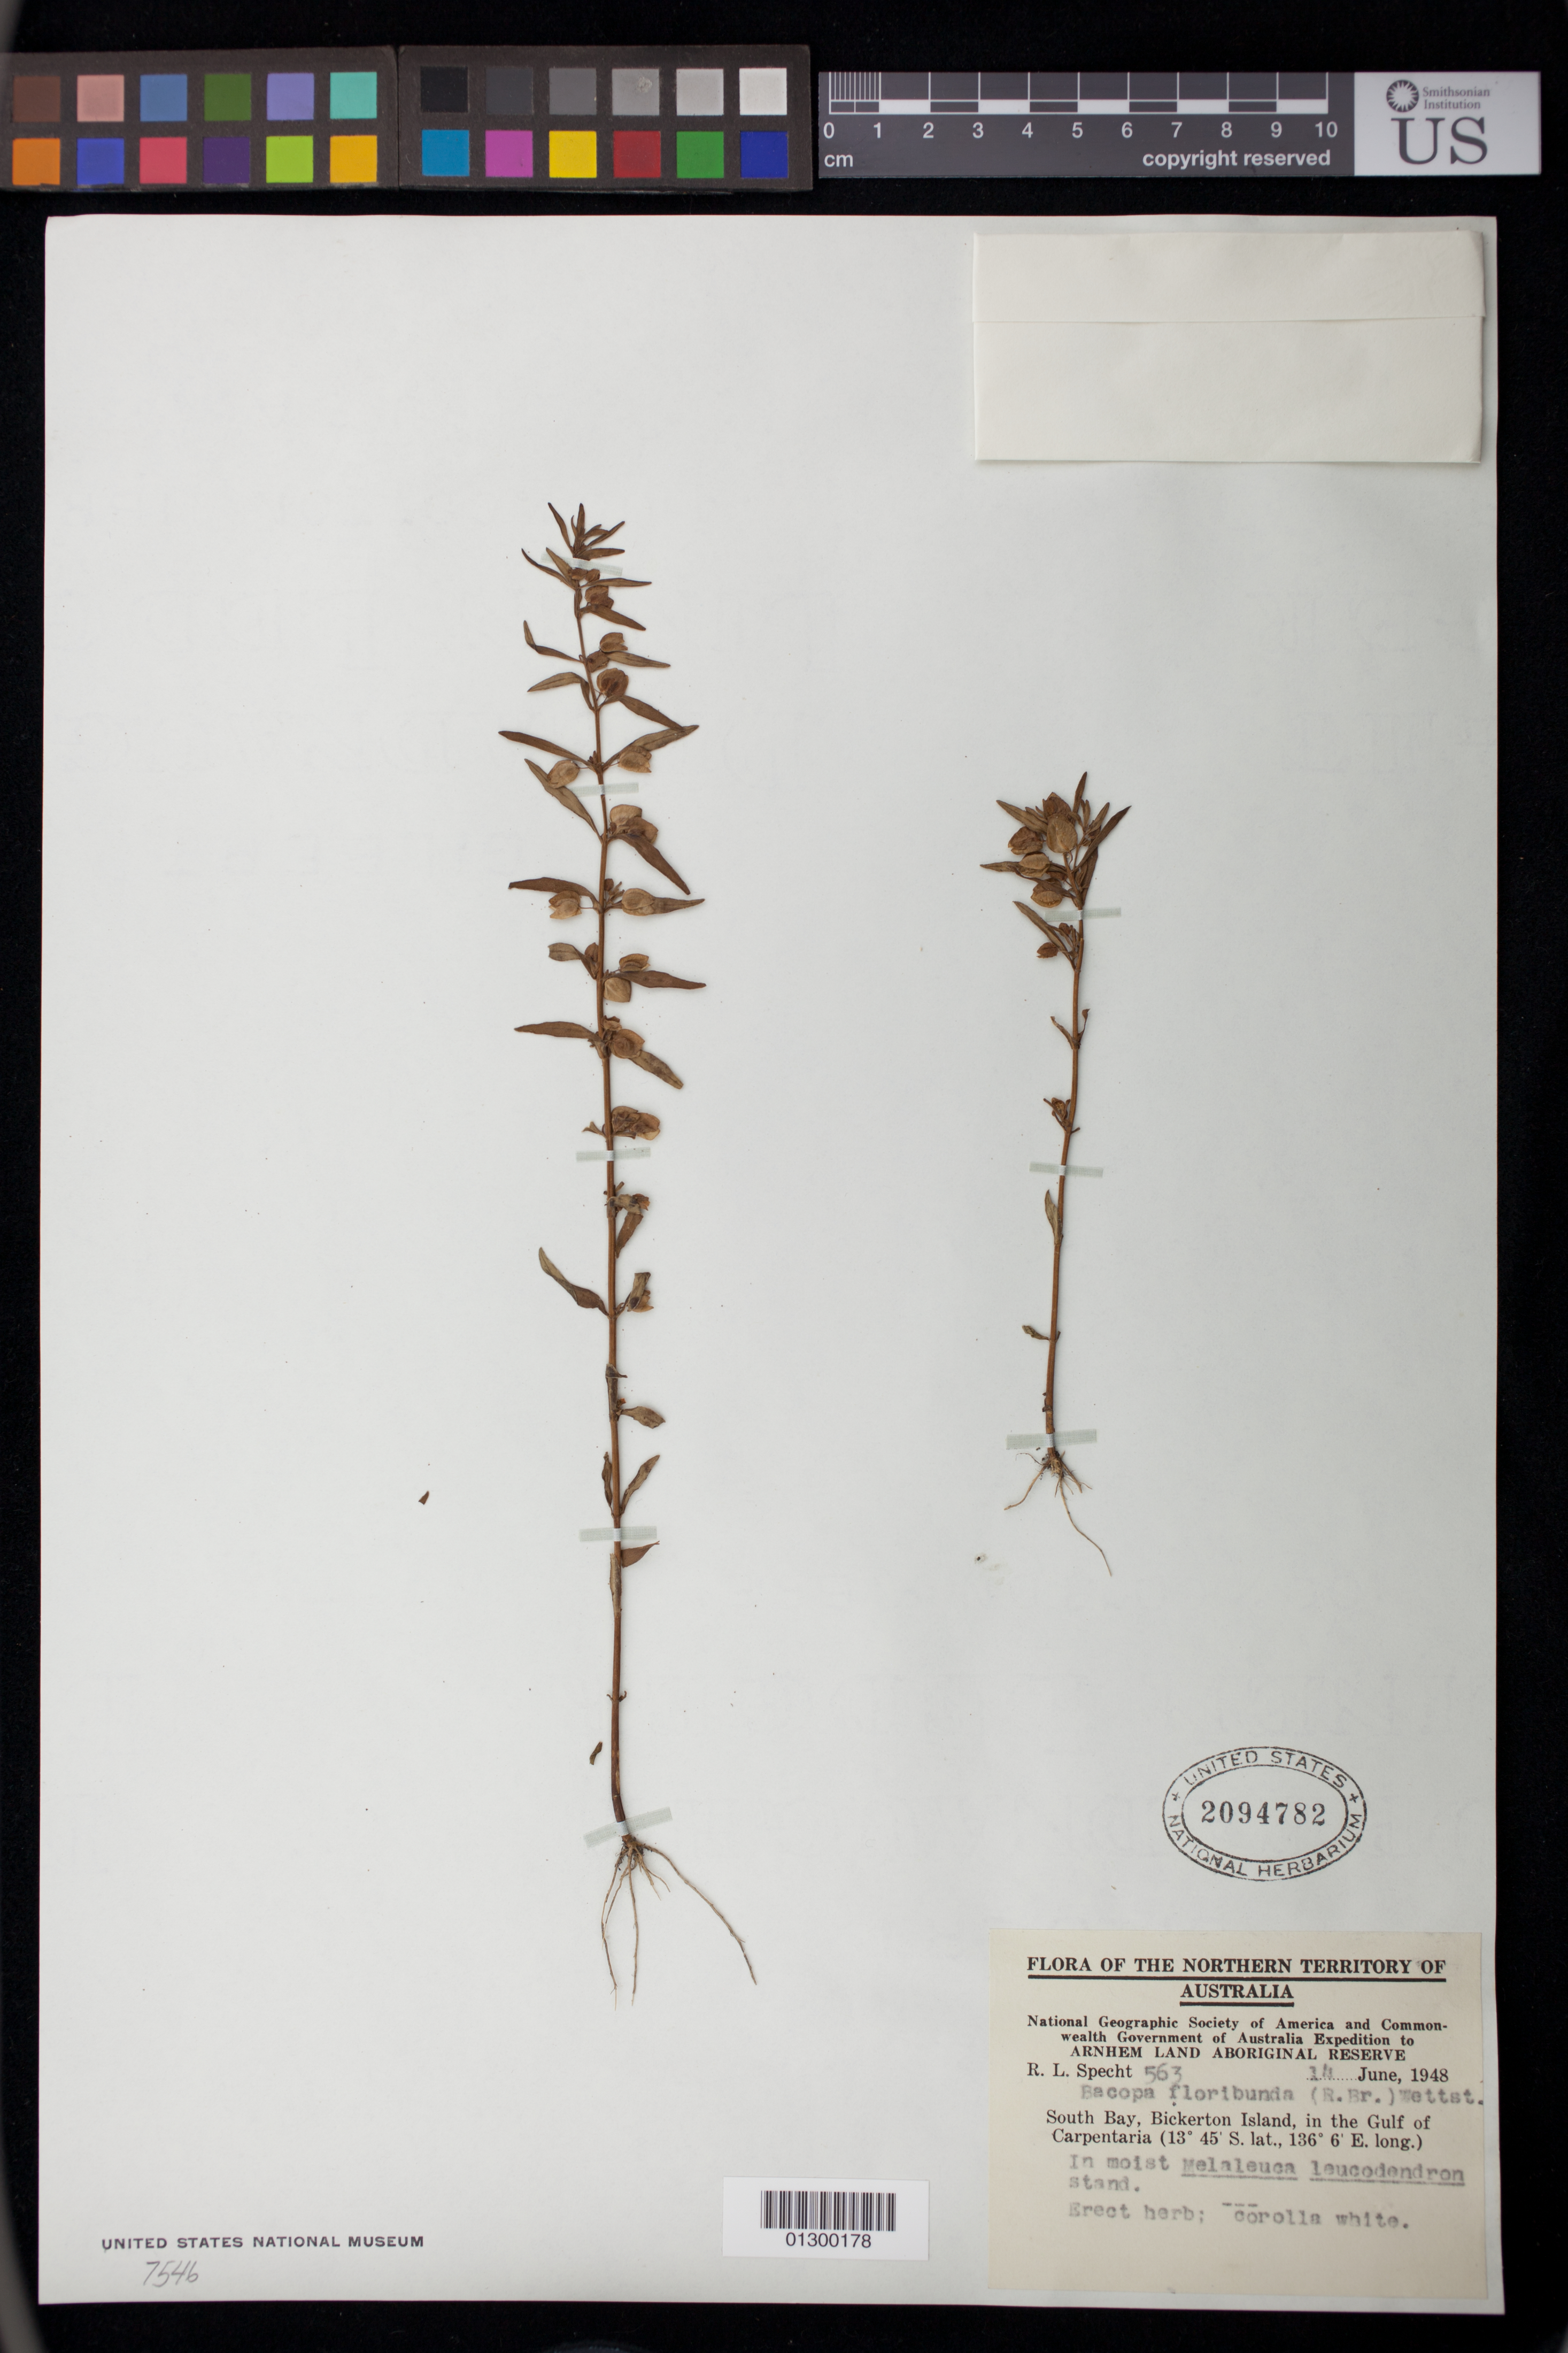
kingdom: Plantae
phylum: Tracheophyta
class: Magnoliopsida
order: Lamiales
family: Plantaginaceae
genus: Bacopa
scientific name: Bacopa floribunda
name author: (R. Br.) Wettst.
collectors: R. L. Specht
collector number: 563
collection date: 1948-06-14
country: Australia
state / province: Northern Territory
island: Bickerton Island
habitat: In moist Melaleuca leucodendron stand.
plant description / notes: Erect herb; corolla white.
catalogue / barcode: US 2094782